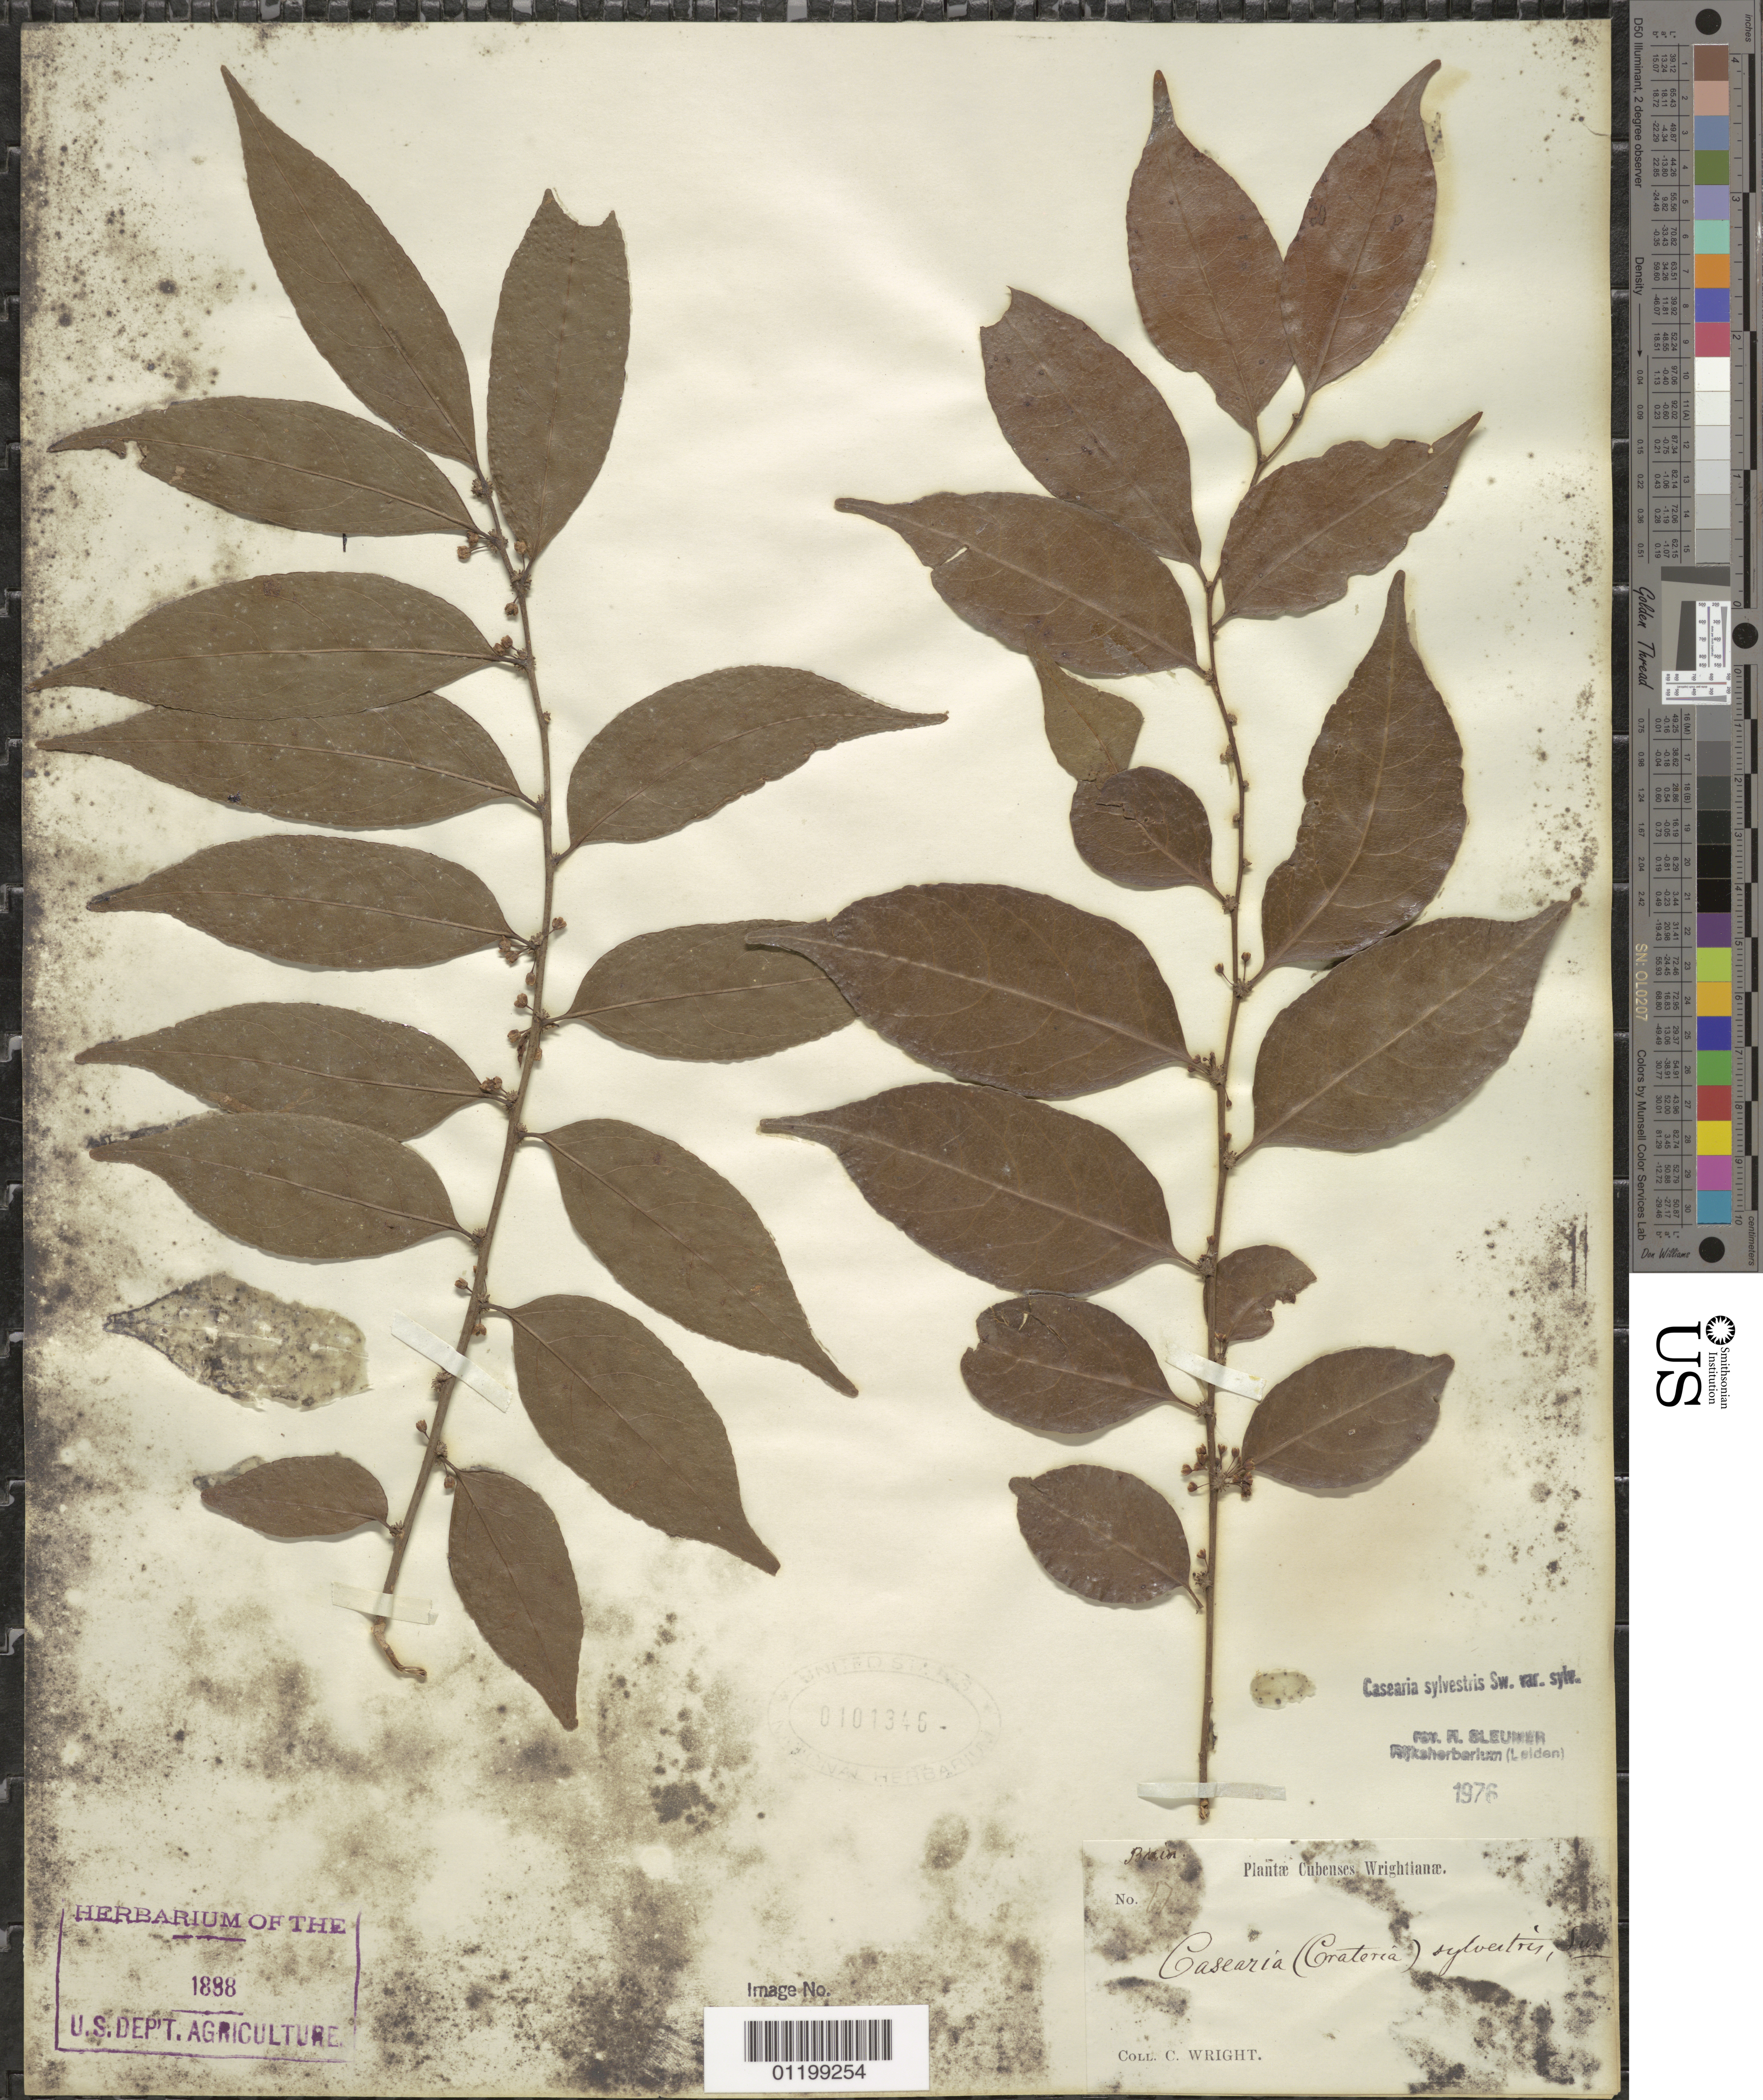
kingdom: Plantae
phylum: Tracheophyta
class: Magnoliopsida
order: Malpighiales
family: Salicaceae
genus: Casearia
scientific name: Casearia sylvestris var. sylvestris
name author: Sw.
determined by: Sleumer, H. O.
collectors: C. Wright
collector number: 17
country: Cuba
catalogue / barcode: US 101346